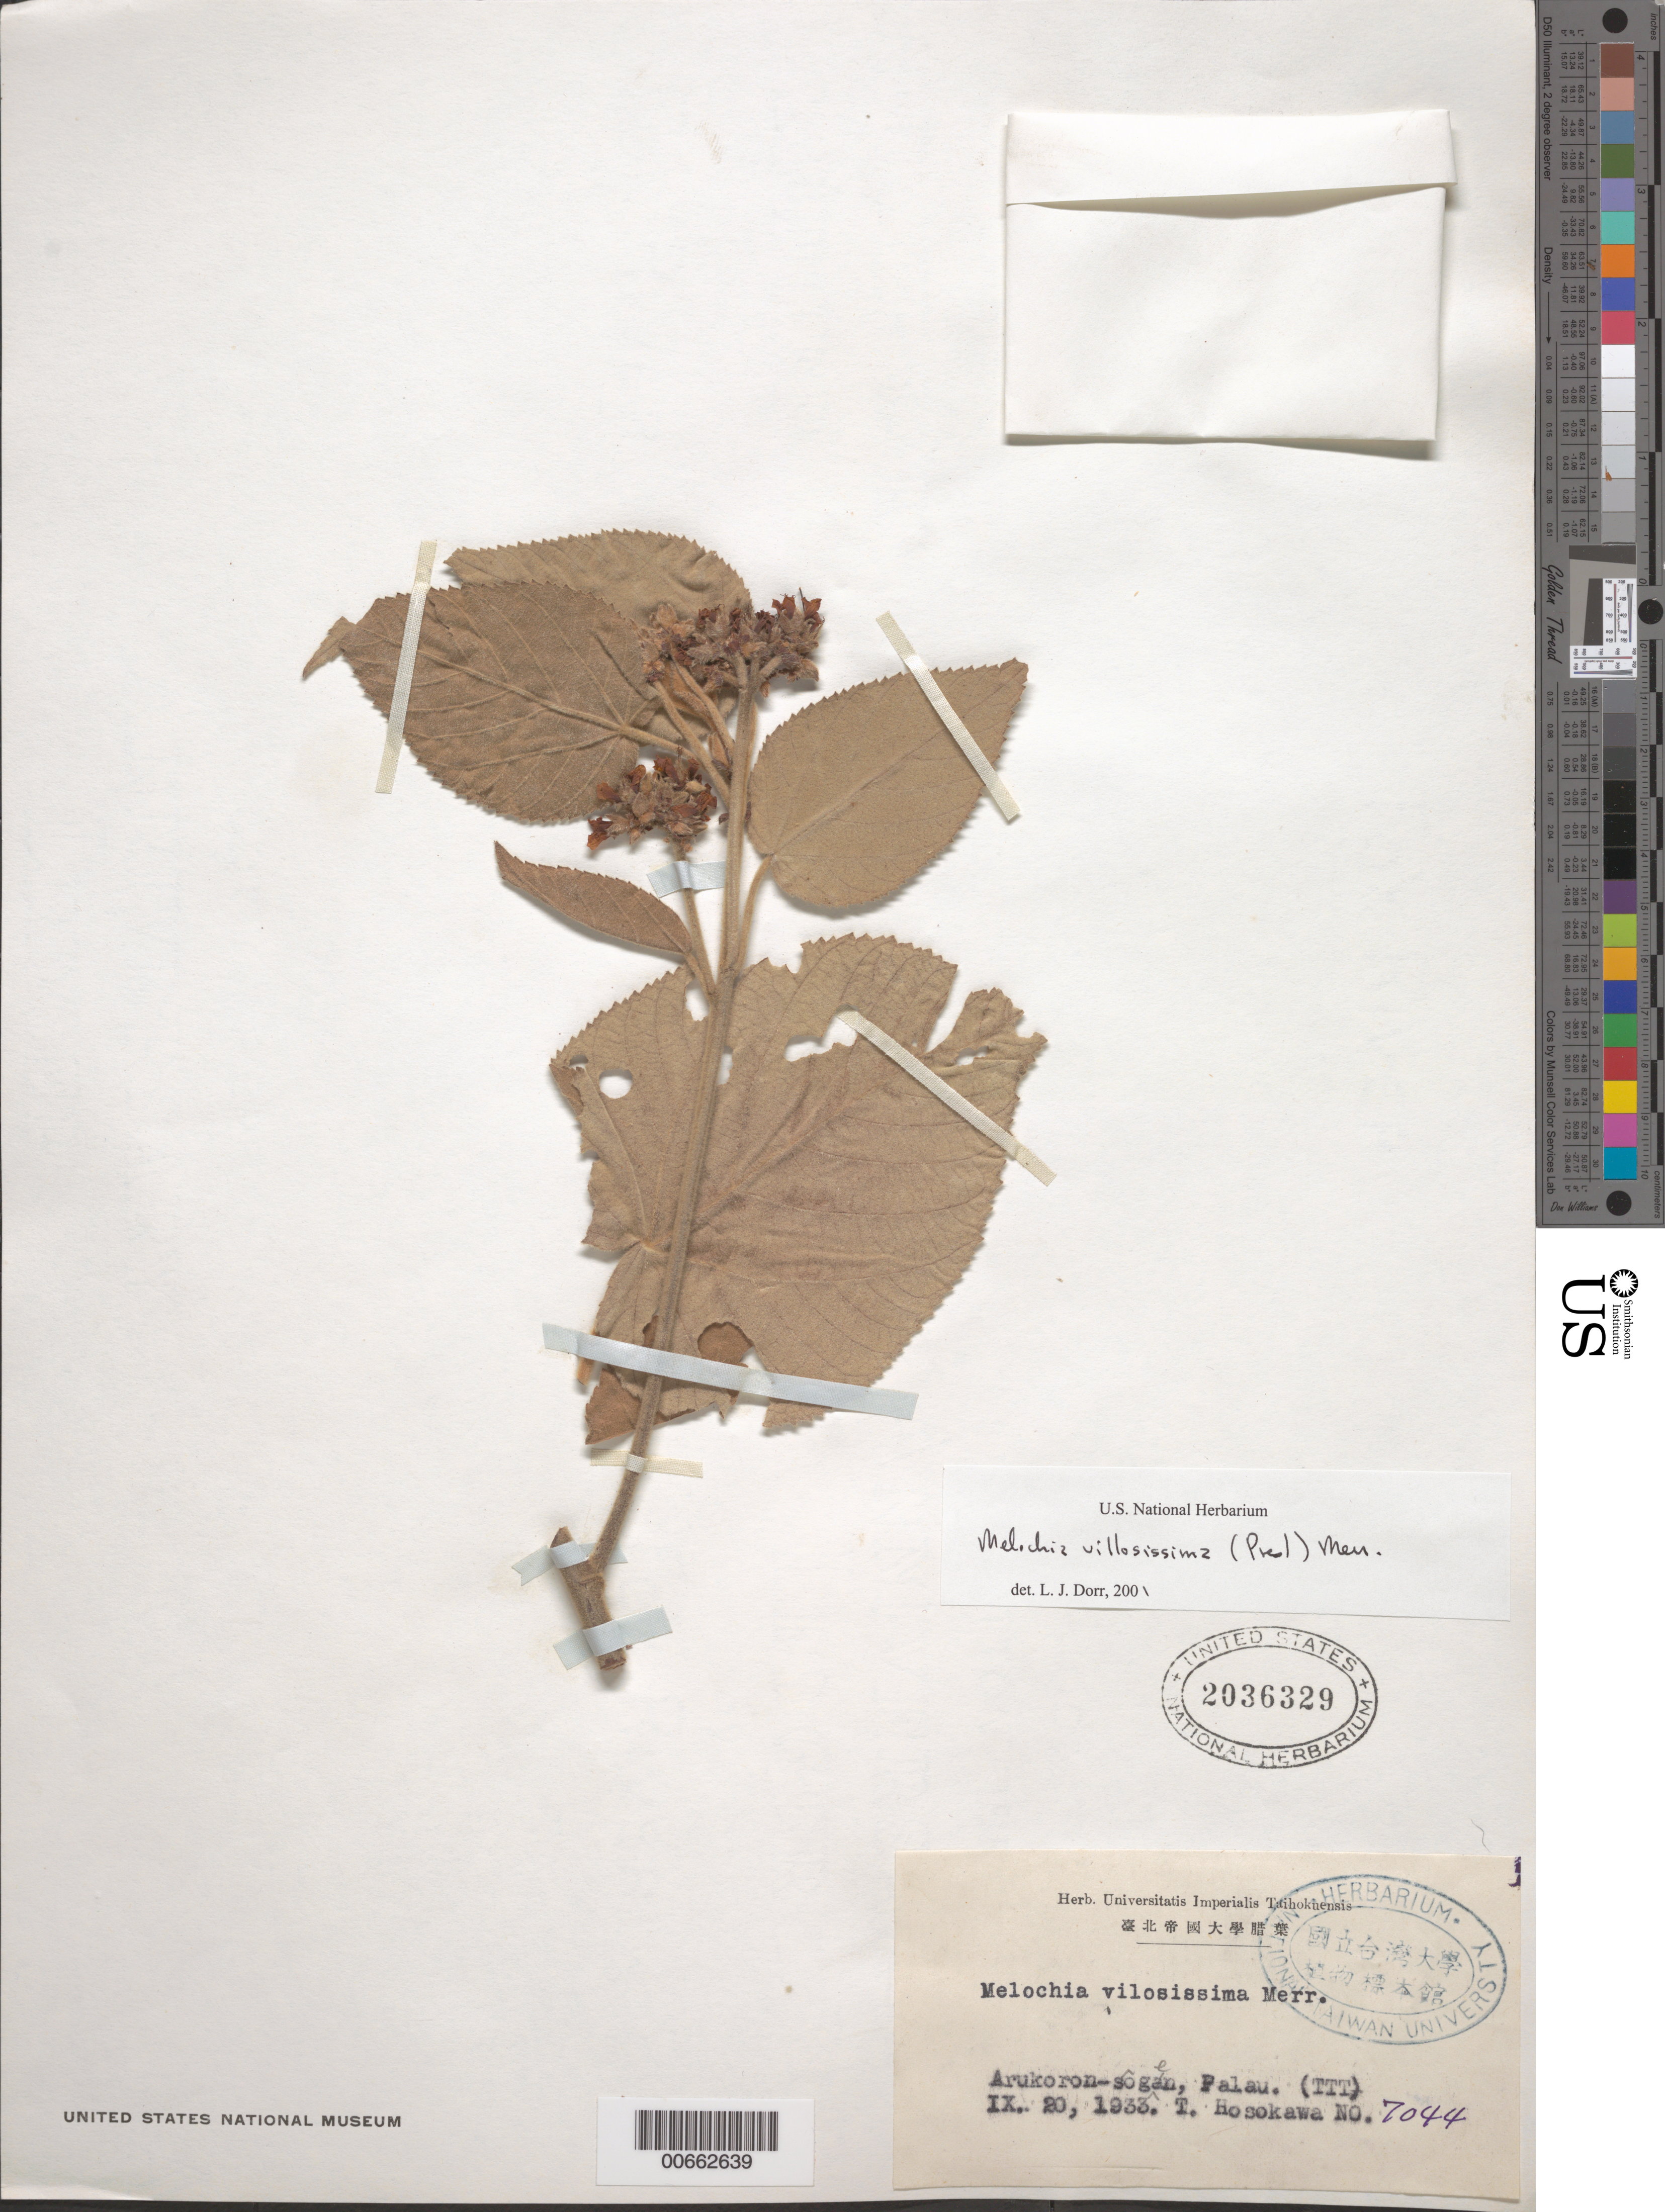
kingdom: Plantae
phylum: Tracheophyta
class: Magnoliopsida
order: Malvales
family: Malvaceae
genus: Melochia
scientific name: Melochia villosissima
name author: (C. Presl) Merr.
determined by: Dorr, L. J., (BOT), Smithsonian Institution - National Museum of Natural History (UNITED STATES)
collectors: T. Hosokawa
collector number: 7044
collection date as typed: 20 Sep 1933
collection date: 1933-09-20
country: Palau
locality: Arukoron-sôgen (TTT)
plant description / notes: MO, US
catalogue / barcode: US 2036329